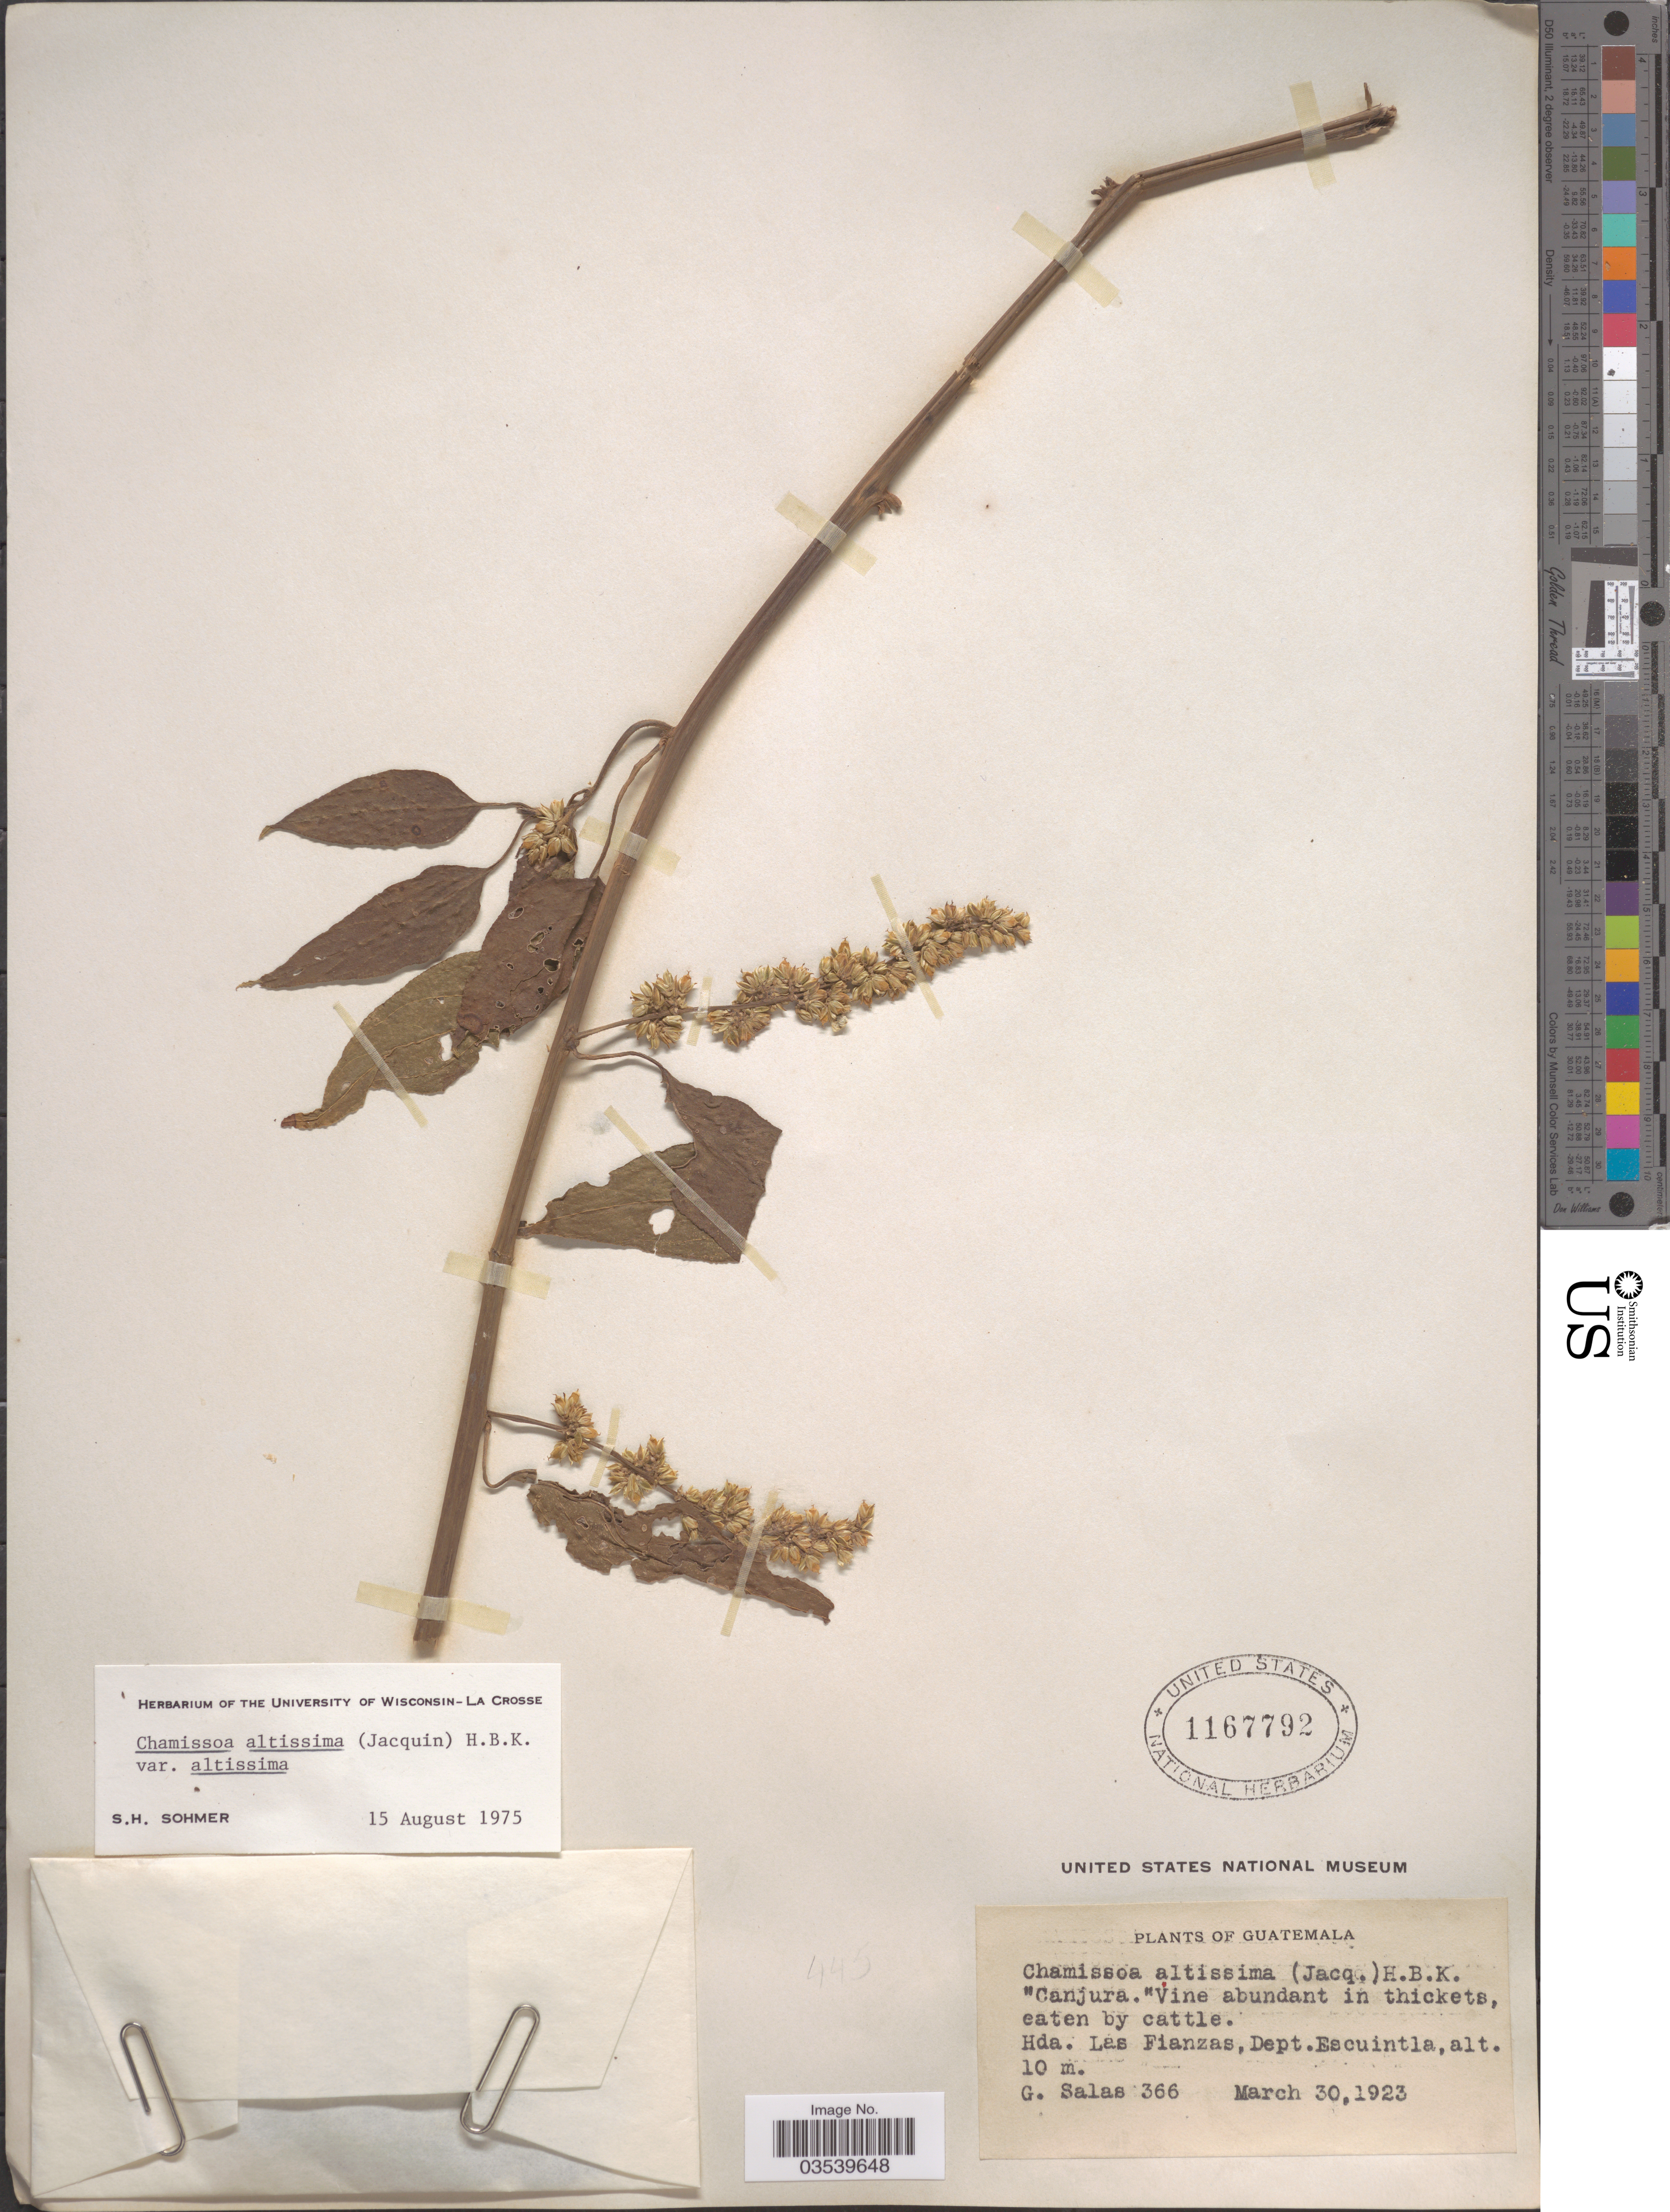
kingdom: Plantae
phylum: Tracheophyta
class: Magnoliopsida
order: Caryophyllales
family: Amaranthaceae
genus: Chamissoa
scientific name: Chamissoa altissima var. altissima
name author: (Jacq.) Kunth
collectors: G. Salas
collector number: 366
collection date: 1923-03-30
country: Guatemala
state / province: Escuintla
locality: Hda. Las Fianzas, Dept. Escuintla.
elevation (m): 10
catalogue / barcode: US 1167792